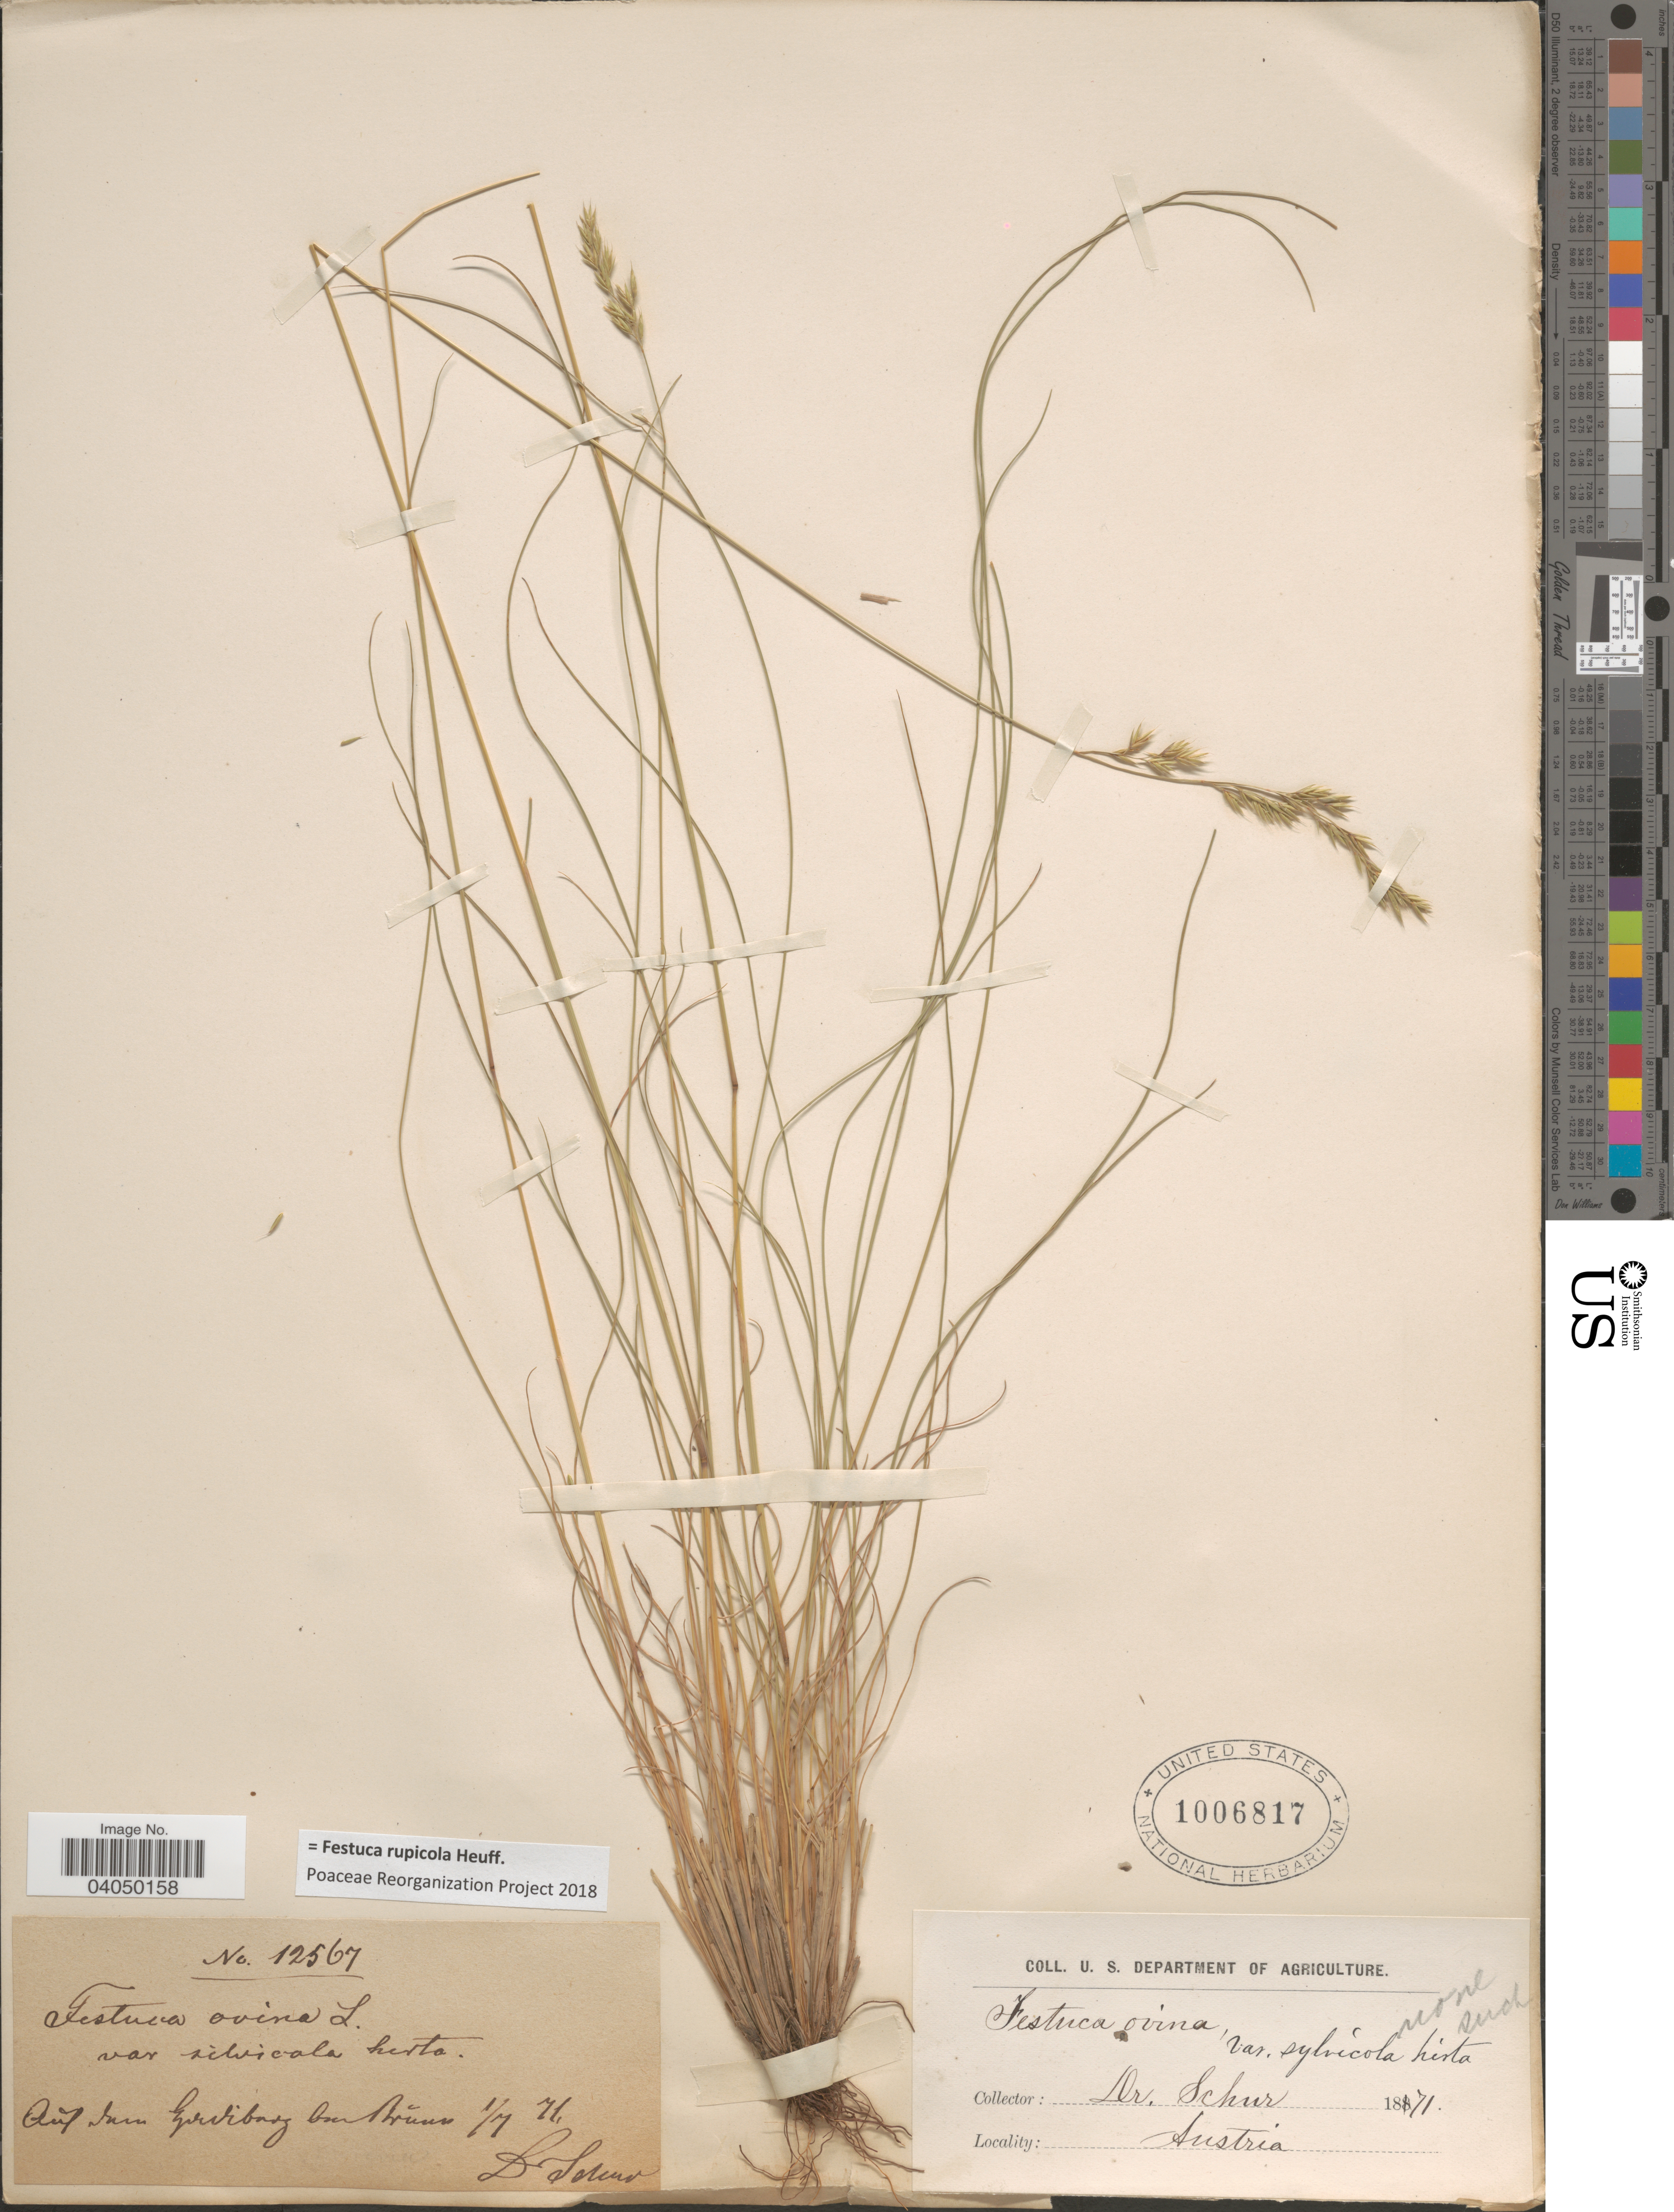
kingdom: Plantae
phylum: Tracheophyta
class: Liliopsida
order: Poales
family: Poaceae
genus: Festuca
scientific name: Festuca rupicola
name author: Heuff.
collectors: Schur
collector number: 12567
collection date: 1871-07-01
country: Austria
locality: Auf dam Gerdiberg bei Brunn. [interpreted]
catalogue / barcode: US 1006817